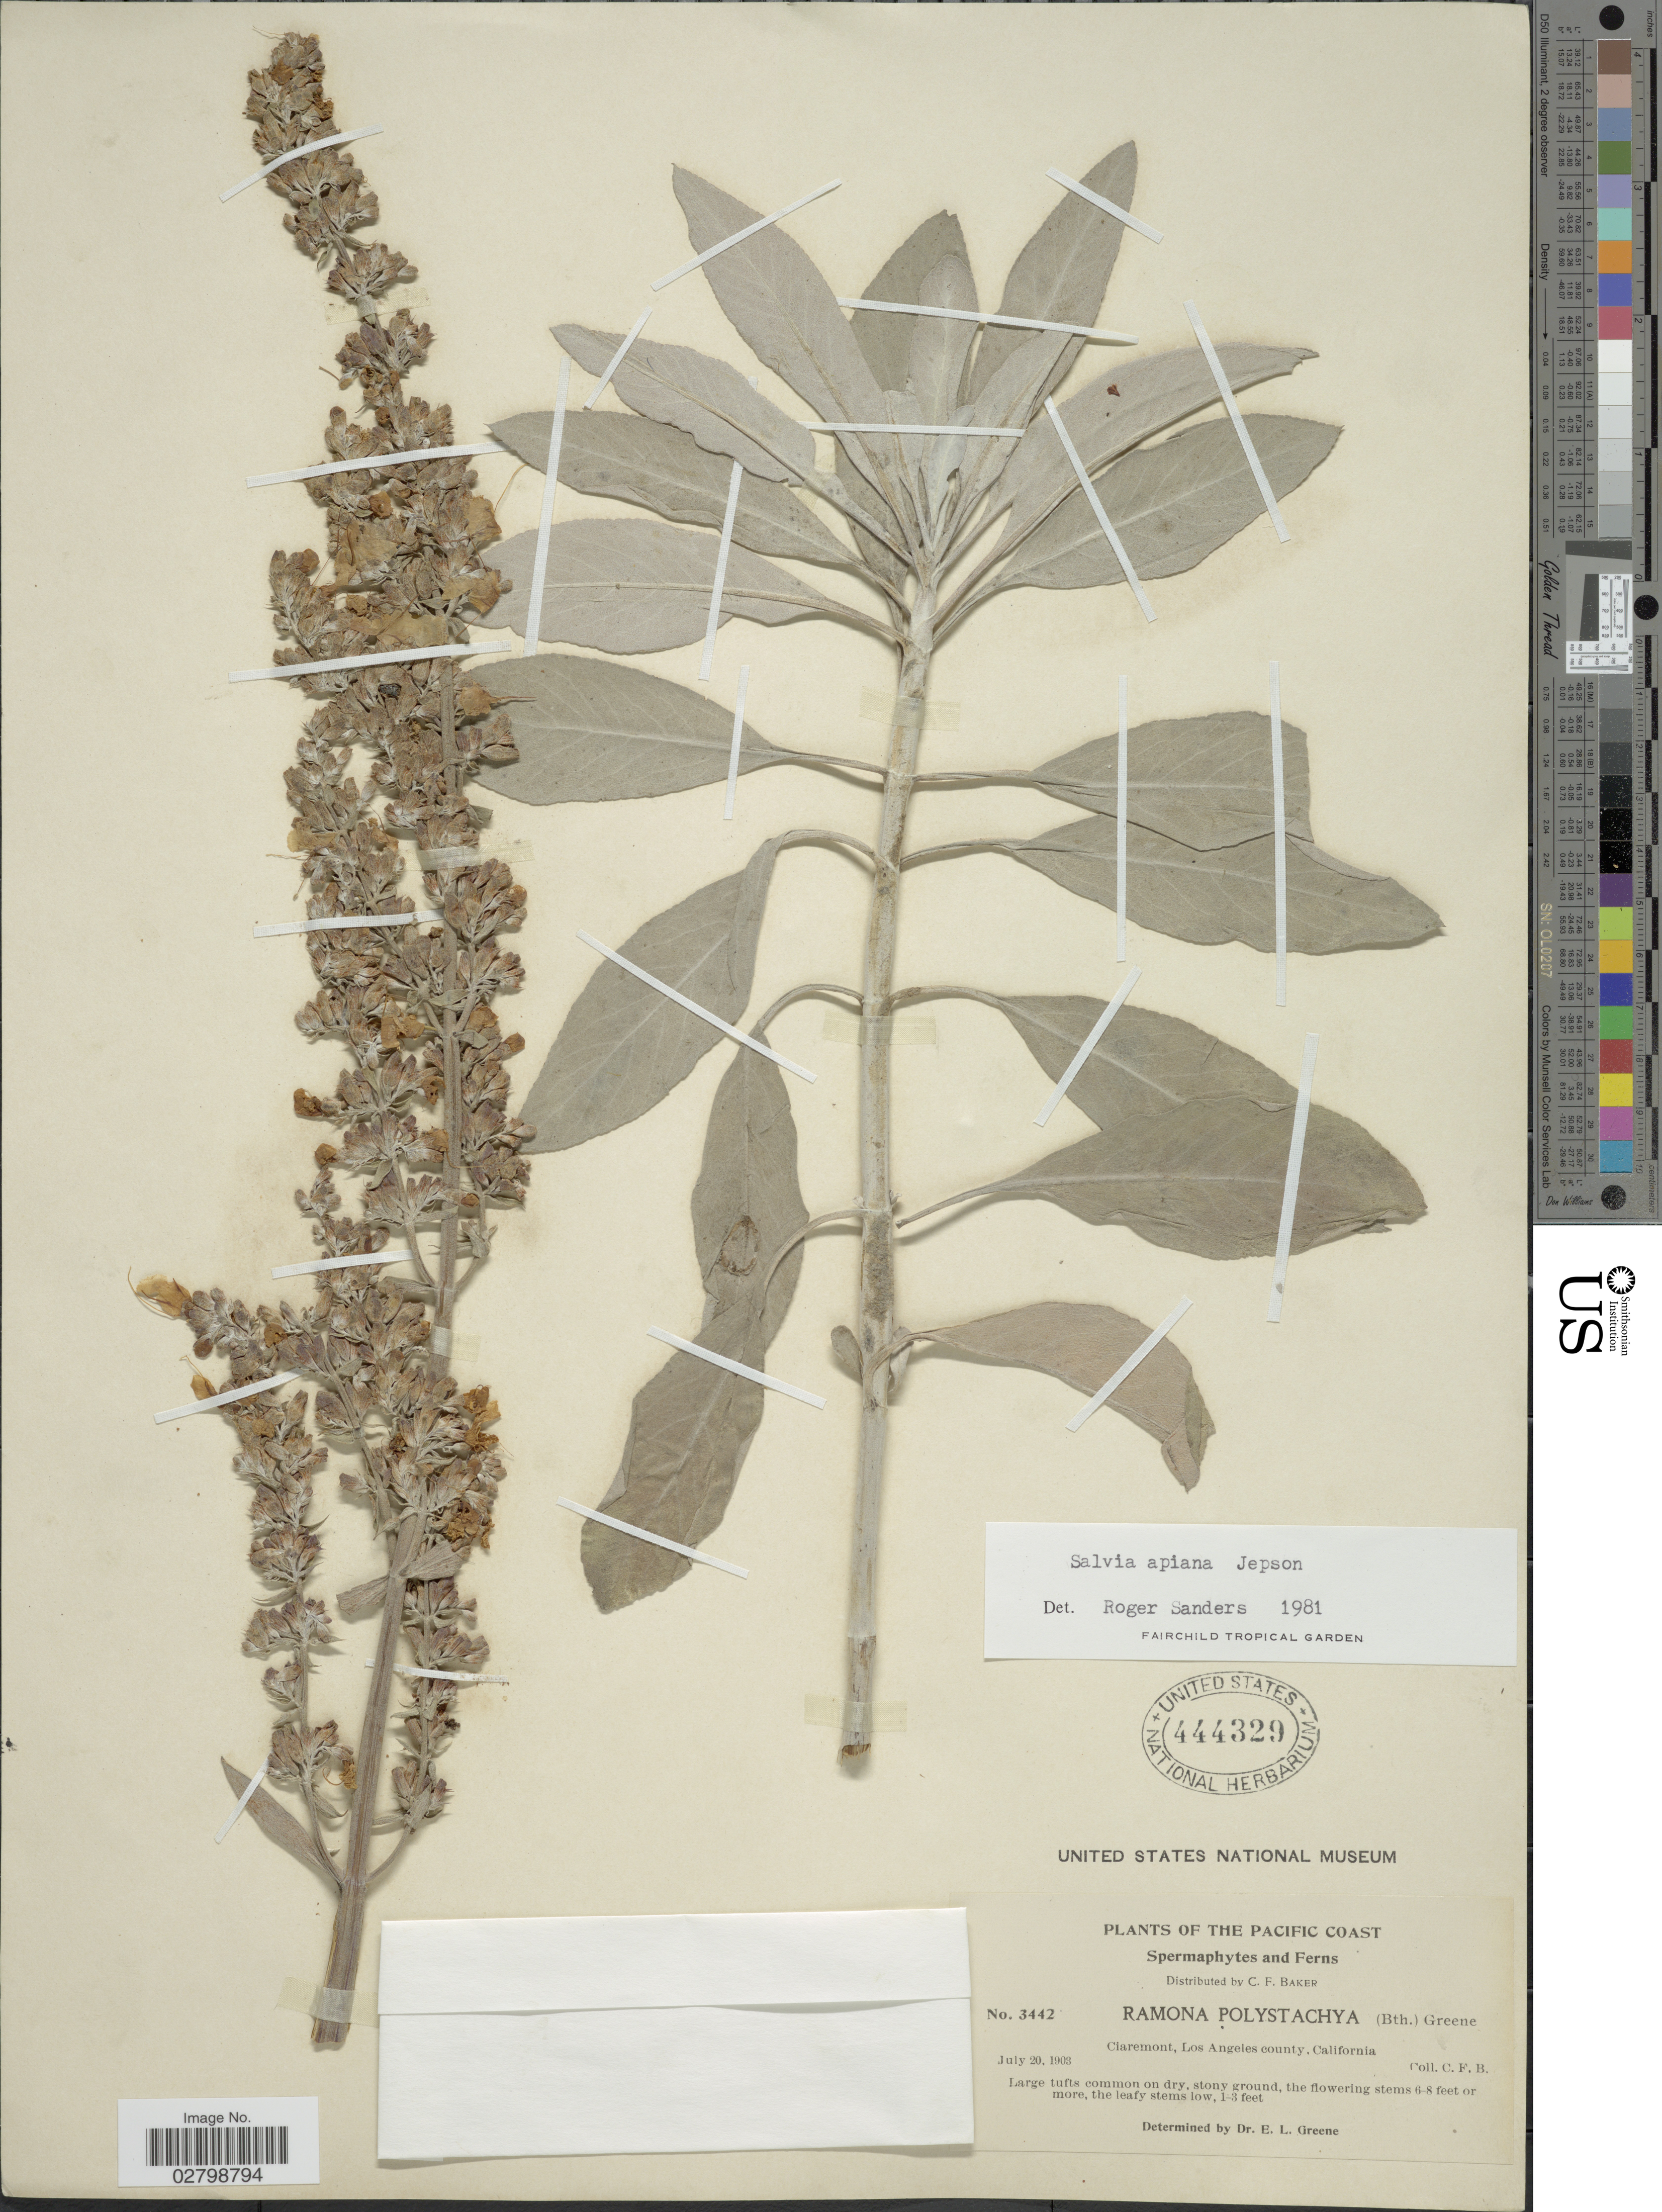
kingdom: Plantae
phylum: Tracheophyta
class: Magnoliopsida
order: Lamiales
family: Lamiaceae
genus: Salvia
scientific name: Salvia apiana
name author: Jeps.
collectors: C. F. Baker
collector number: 3442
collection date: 1903-07-20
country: United States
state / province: California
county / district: Los Angeles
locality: The Pacific Coast, Claremont, Los Angeles county.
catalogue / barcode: US 444329